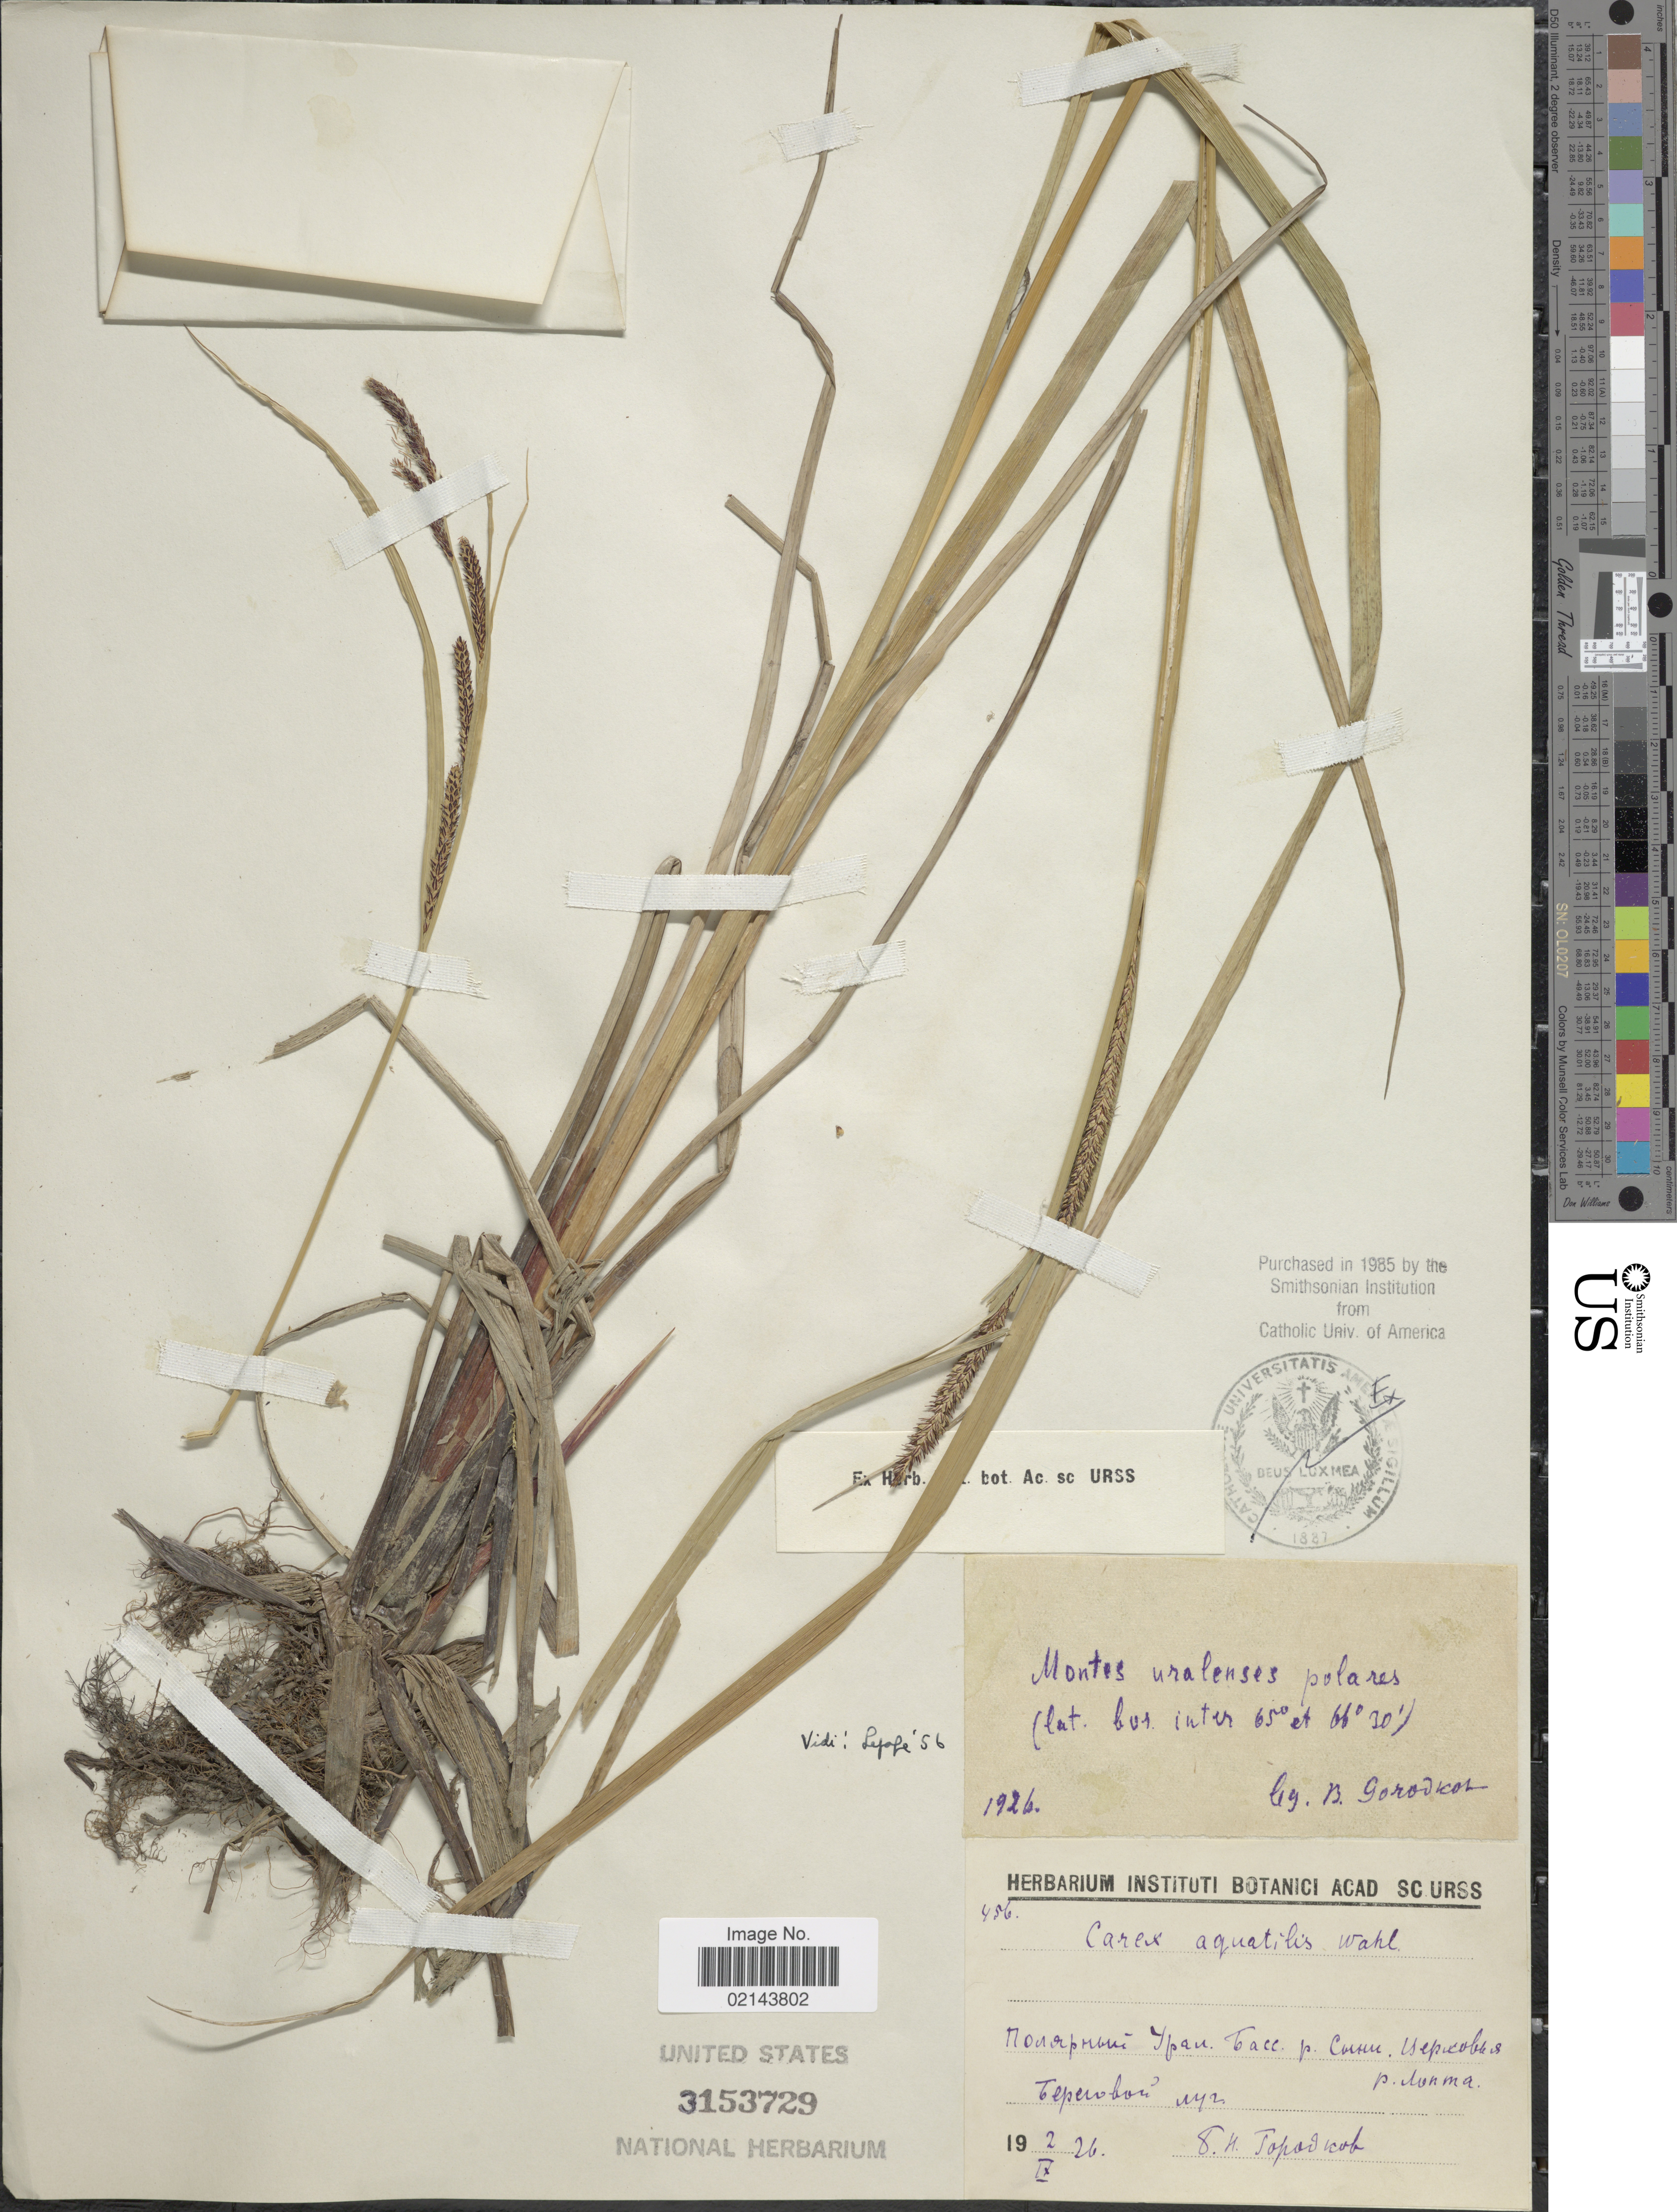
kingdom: Plantae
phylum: Tracheophyta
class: Liliopsida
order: Poales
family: Cyperaceae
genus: Carex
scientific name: Carex aquatilis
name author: Wahlenb.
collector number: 456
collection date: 1926-09-02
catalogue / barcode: US 3153729